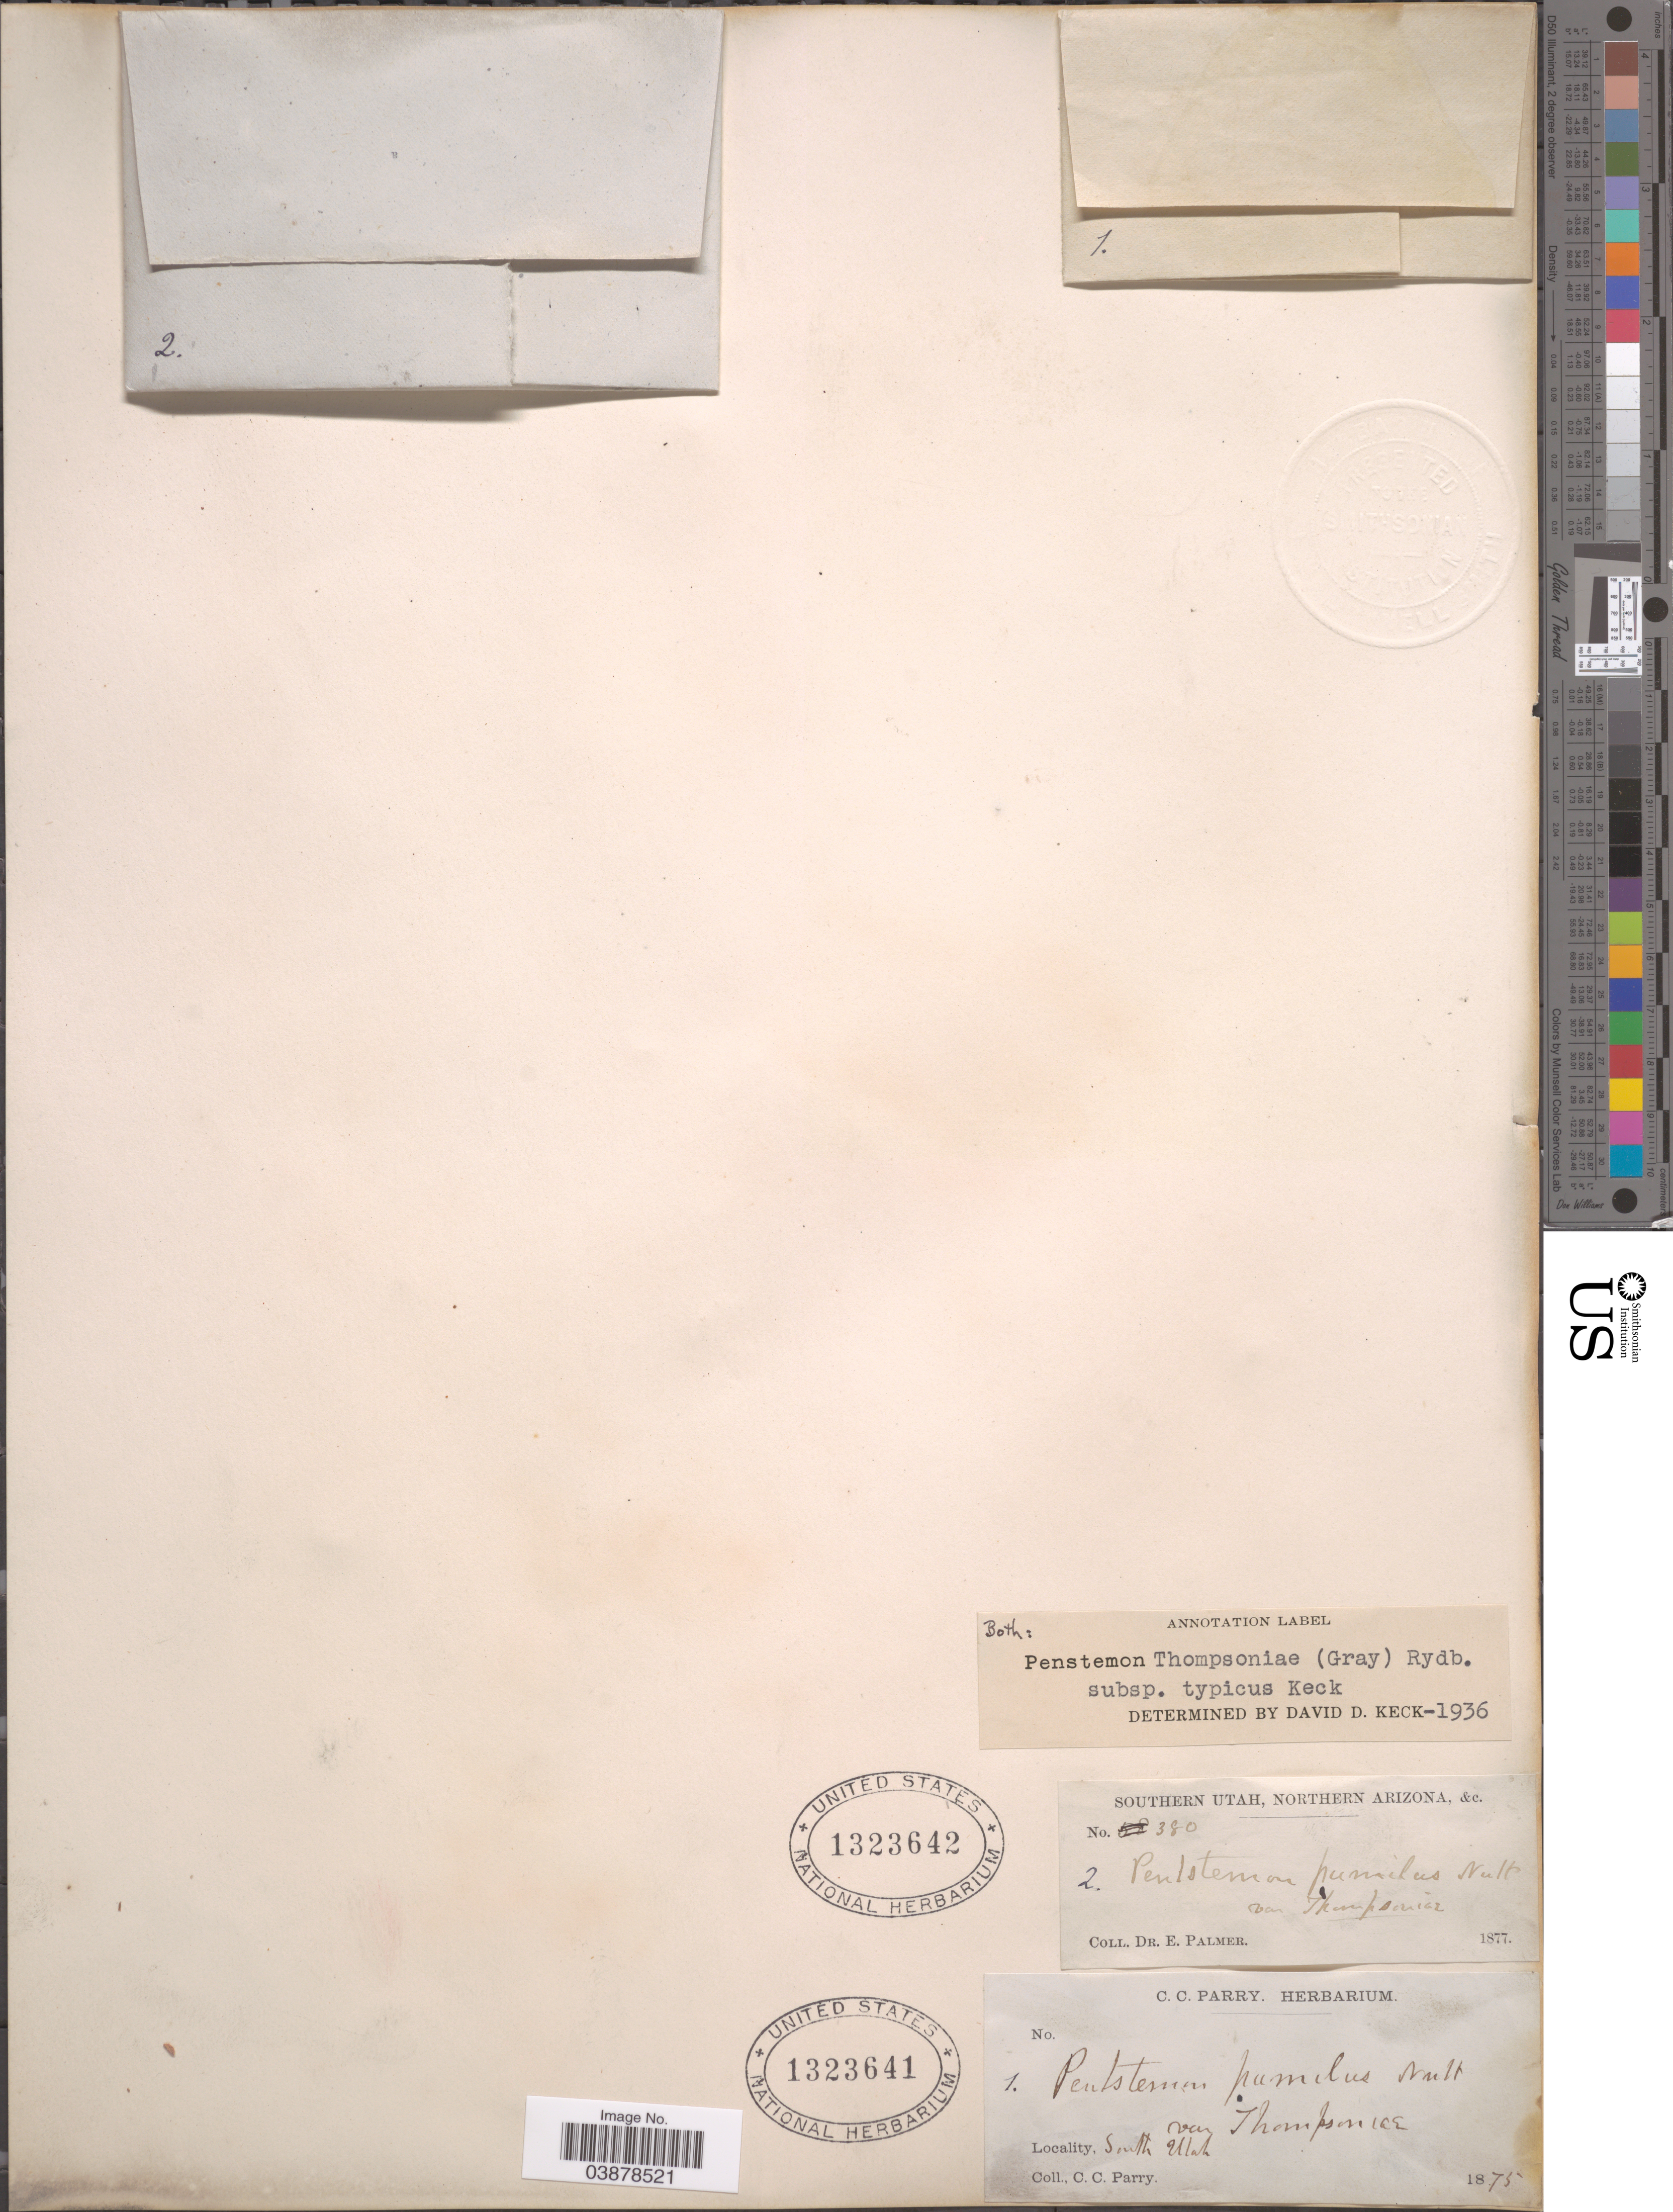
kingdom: Plantae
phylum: Tracheophyta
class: Magnoliopsida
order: Lamiales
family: Plantaginaceae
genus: Penstemon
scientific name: Penstemon thompsonaie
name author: (A. Gray) Rydb.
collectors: C. C. Parry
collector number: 1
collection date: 1875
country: United States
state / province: Utah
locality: South Utah.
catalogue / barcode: US 1323641-2